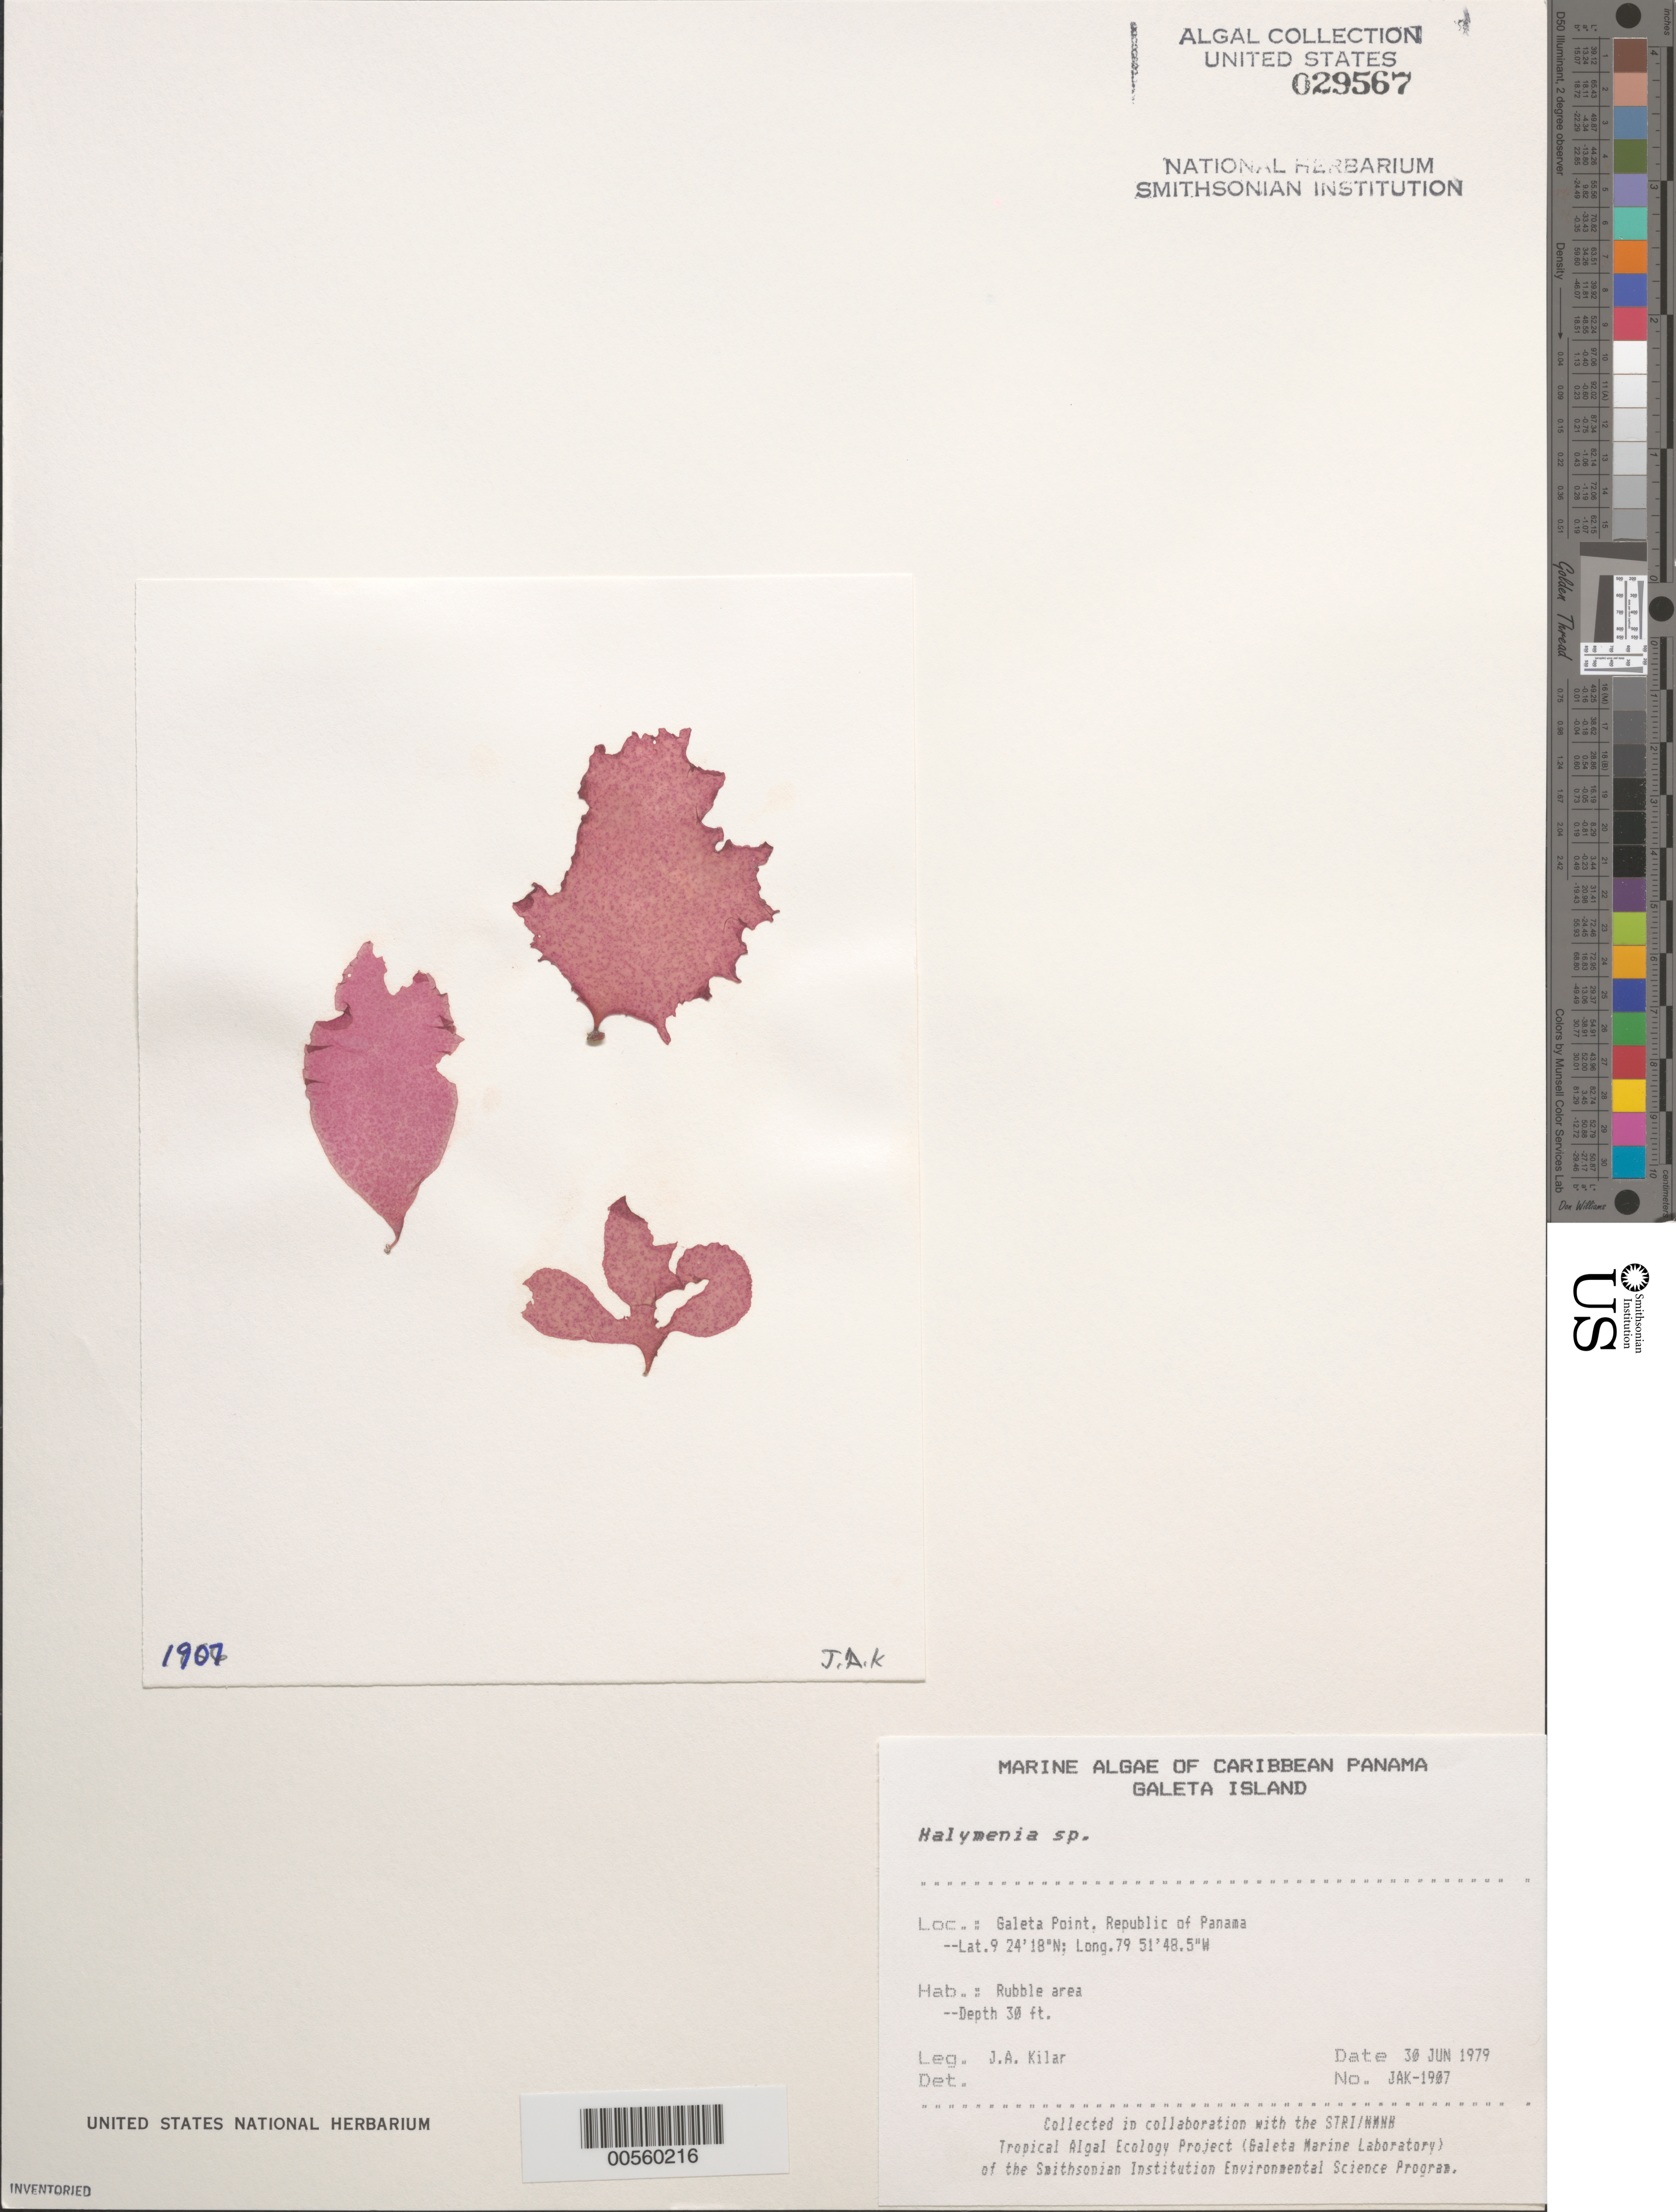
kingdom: Plantae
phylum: Rhodophyta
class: Florideophyceae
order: Halymeniales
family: Halymeniaceae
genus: Halymenia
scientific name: Halymenia sp.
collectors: J. A. Kilar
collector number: JAK-1907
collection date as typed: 30 Jun 1979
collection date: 1979-06-30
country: Panama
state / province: Colón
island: Galeta Island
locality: Galeta Point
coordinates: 9 24' 18" N, 79 51' 48.5" W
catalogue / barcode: US 29567